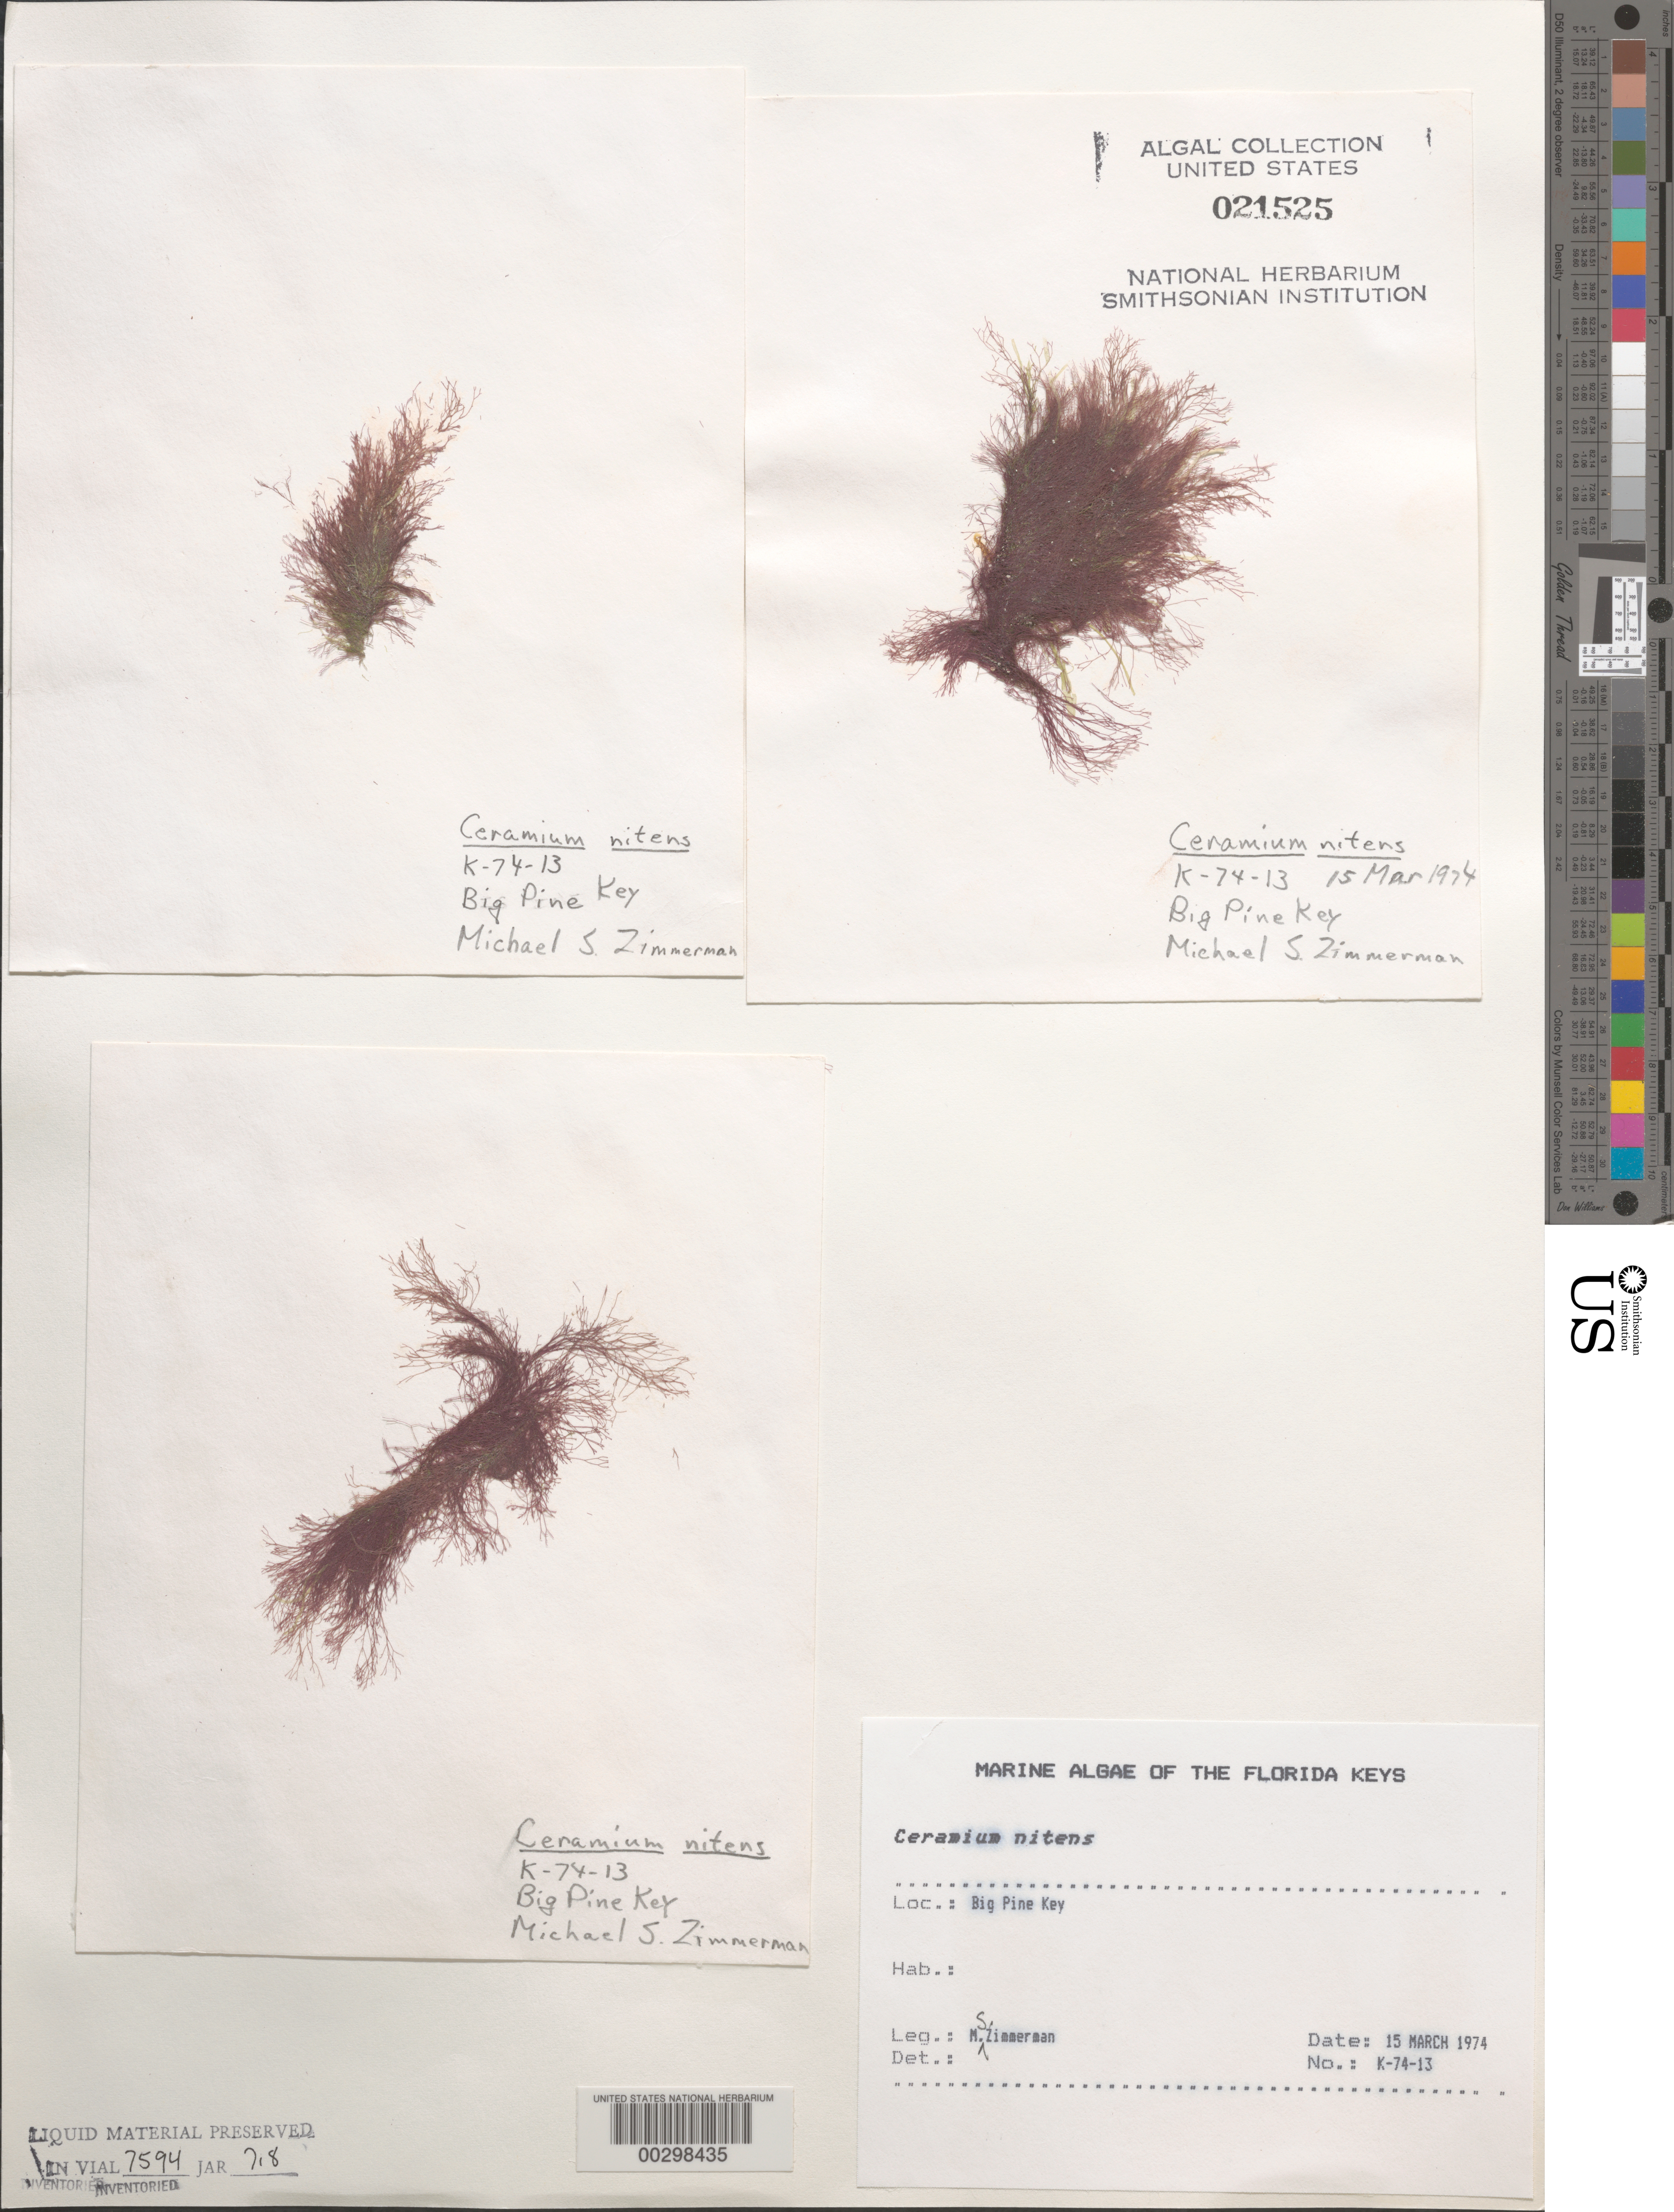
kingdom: Plantae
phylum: Rhodophyta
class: Florideophyceae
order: Ceramiales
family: Ceramiaceae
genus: Ceramium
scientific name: Ceramium nitens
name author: (C. Agardh) J. Agardh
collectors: M.S. Zimmerman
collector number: K-74-13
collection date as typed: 15 Mar 1974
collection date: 1974-03-15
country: United States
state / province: Florida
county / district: Monroe County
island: Big Pine Key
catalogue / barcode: US 21525